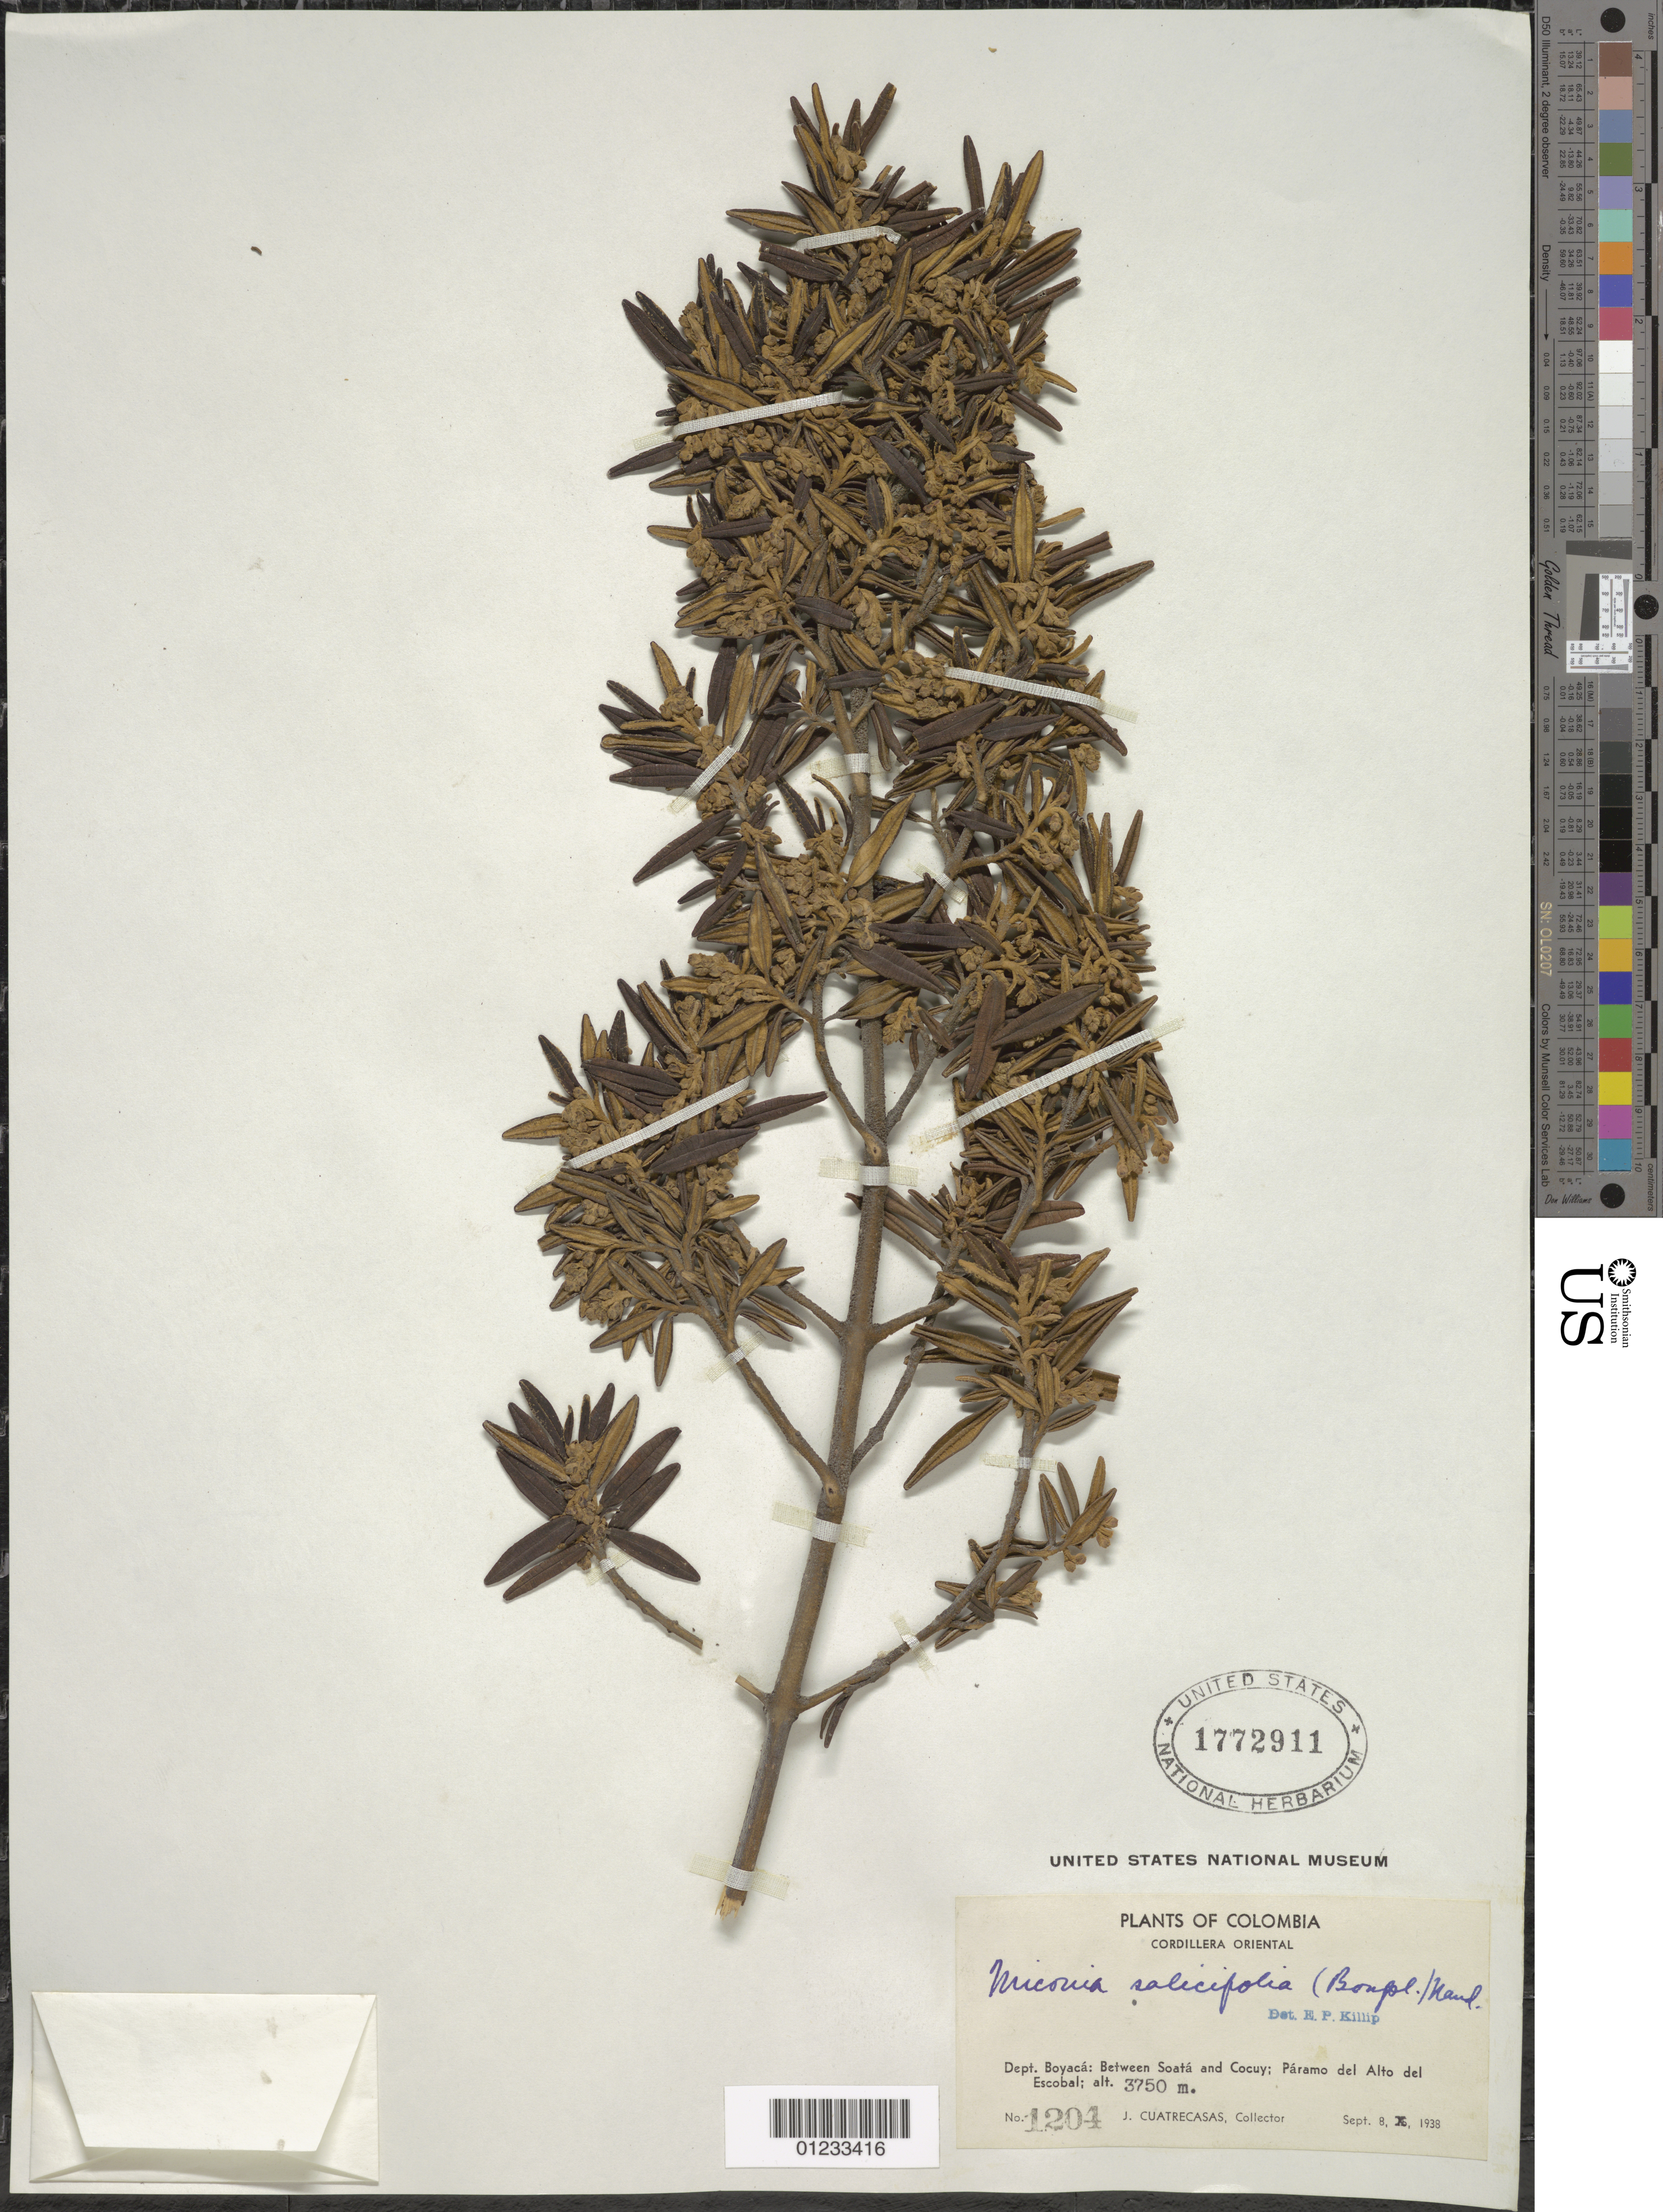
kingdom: Plantae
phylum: Tracheophyta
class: Magnoliopsida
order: Myrtales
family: Melastomataceae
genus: Miconia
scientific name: Miconia salicifolia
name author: (Bonpl.) Naudin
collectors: J. Cuatrecasas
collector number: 1204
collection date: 1938-09-08/1938-09-15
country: Colombia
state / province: Boyacá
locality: Between Soatá and Cocuy; Páramo del Alto del Escobal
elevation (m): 3750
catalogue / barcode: US 1772911